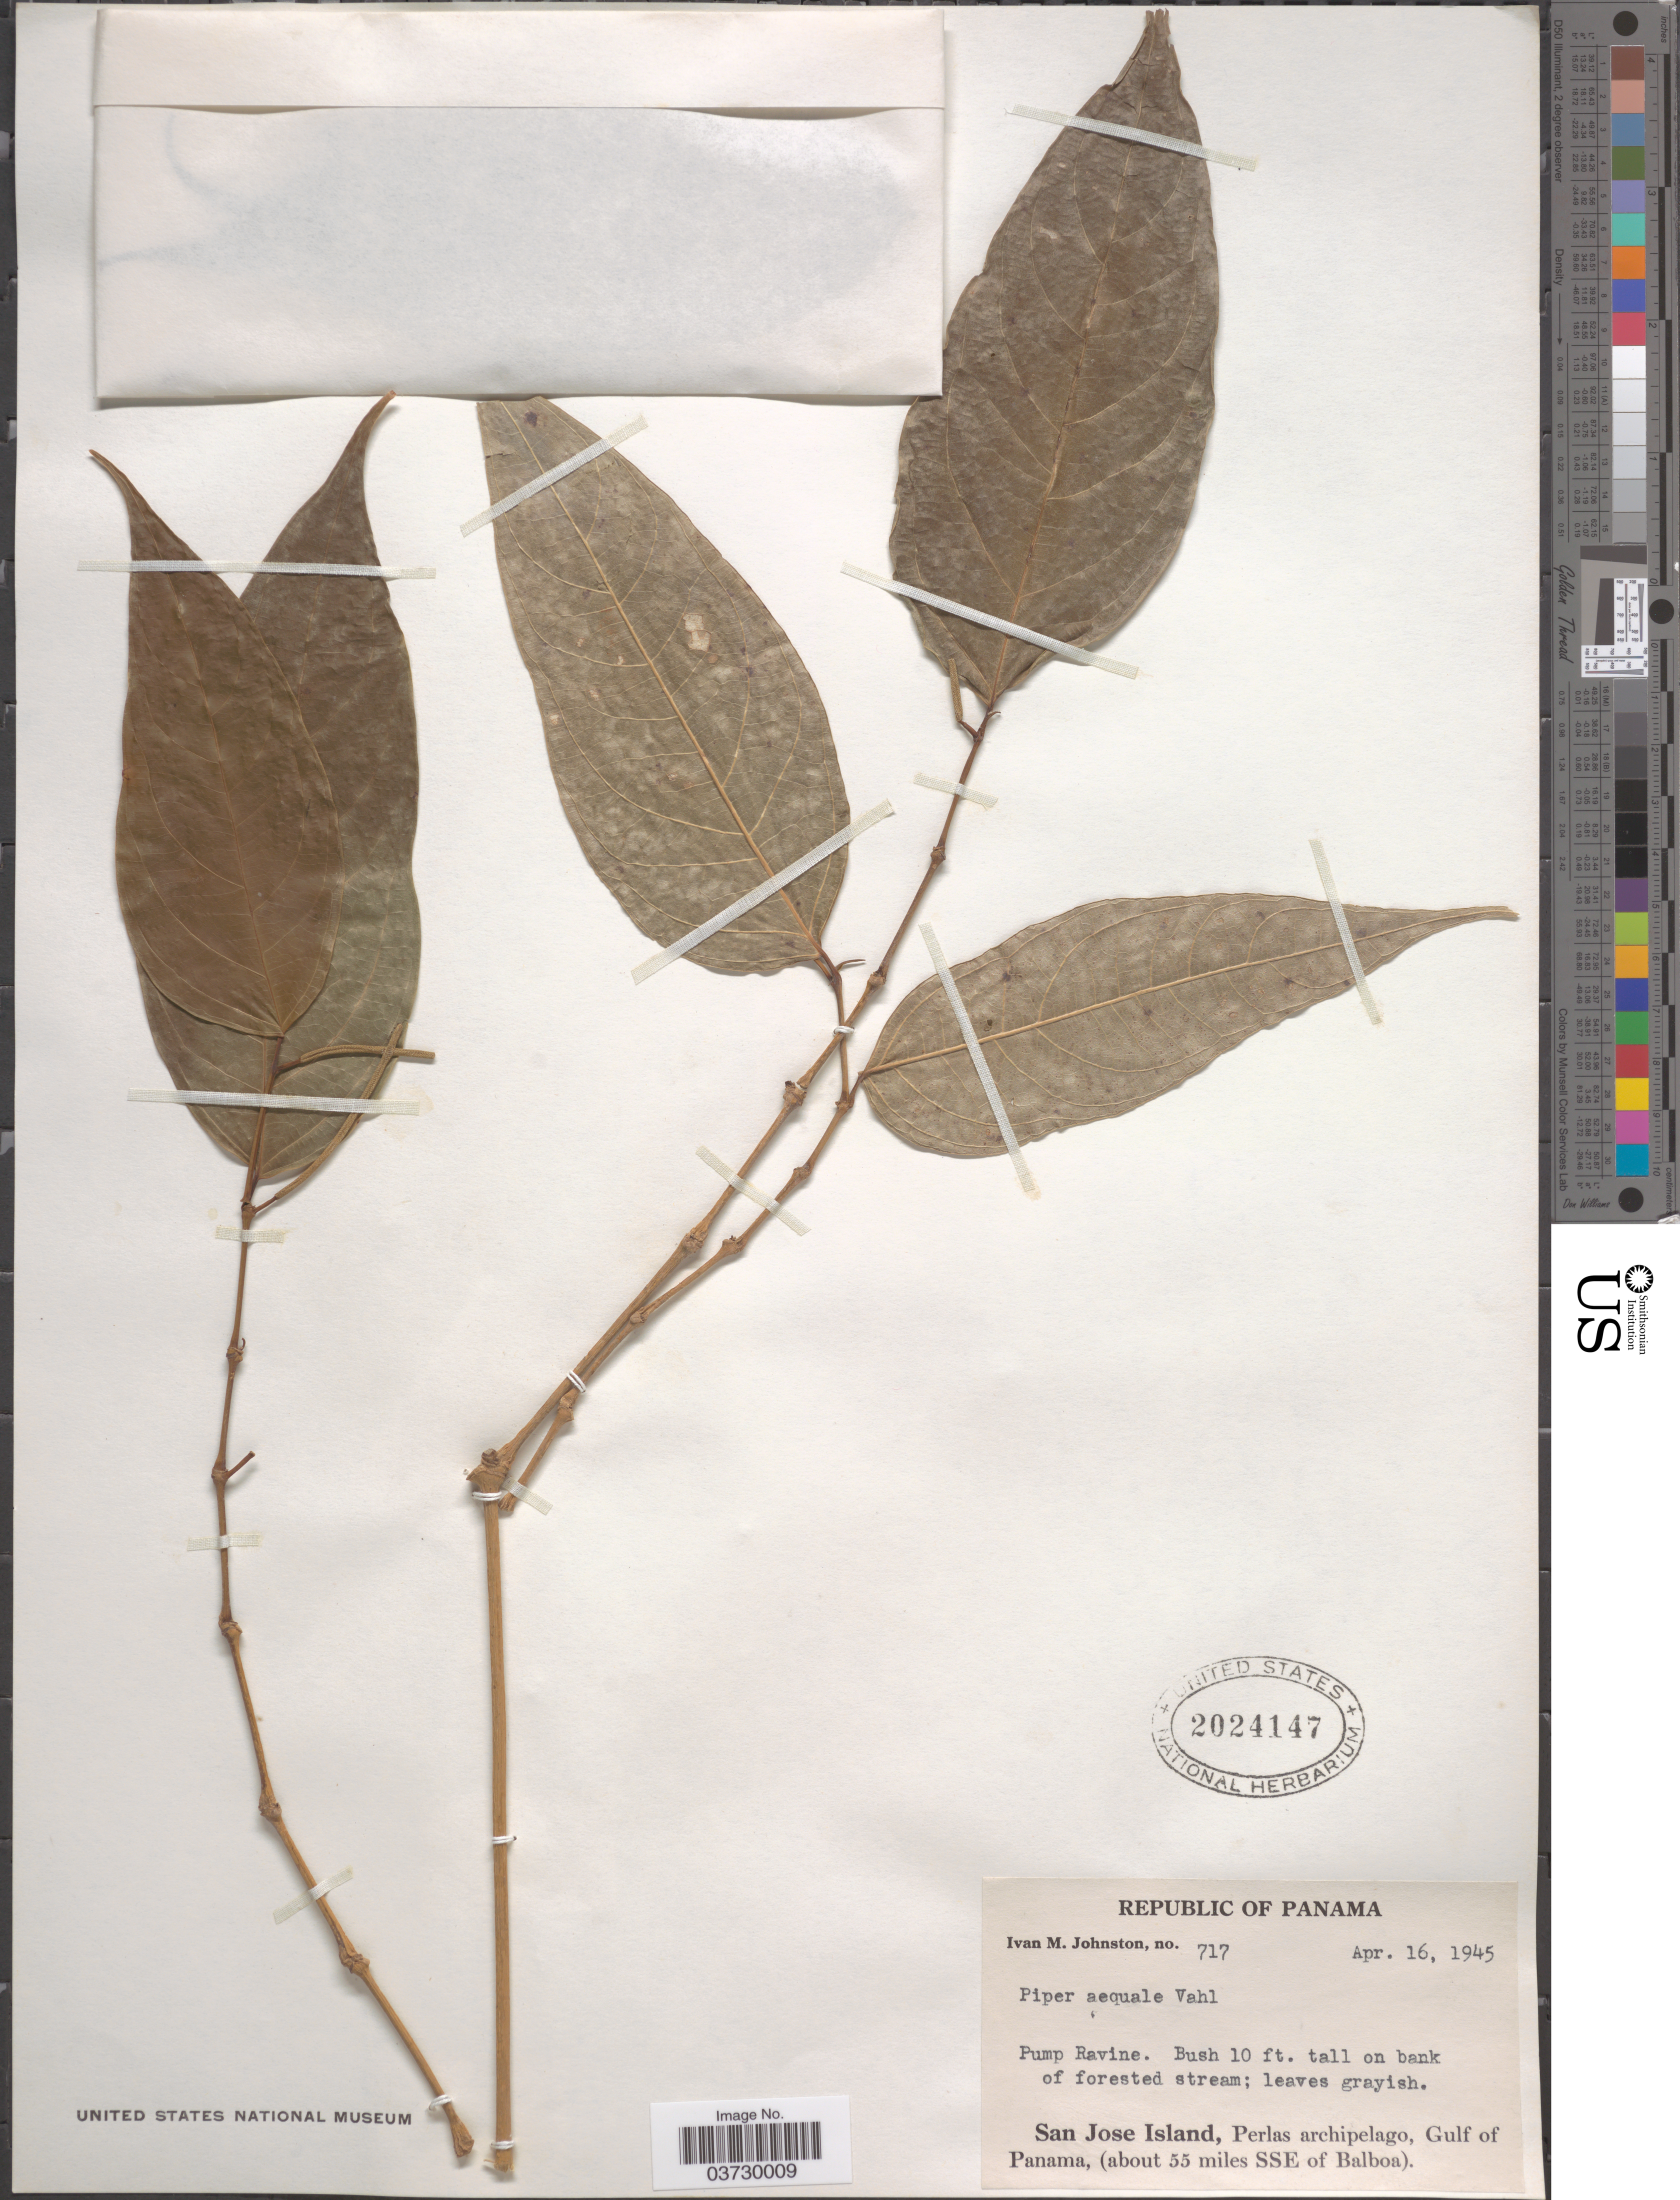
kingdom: Plantae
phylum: Tracheophyta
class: Magnoliopsida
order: Piperales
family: Piperaceae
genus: Piper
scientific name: Piper aequale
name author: Vahl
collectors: I.M. Johnston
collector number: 717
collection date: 1945-04-16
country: Panama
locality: Pump Ravine. San Jose Island, Perlas Archipelago, Gulf of Panama, (about 55 miles SSE of Balboa).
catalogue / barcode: US 2024147